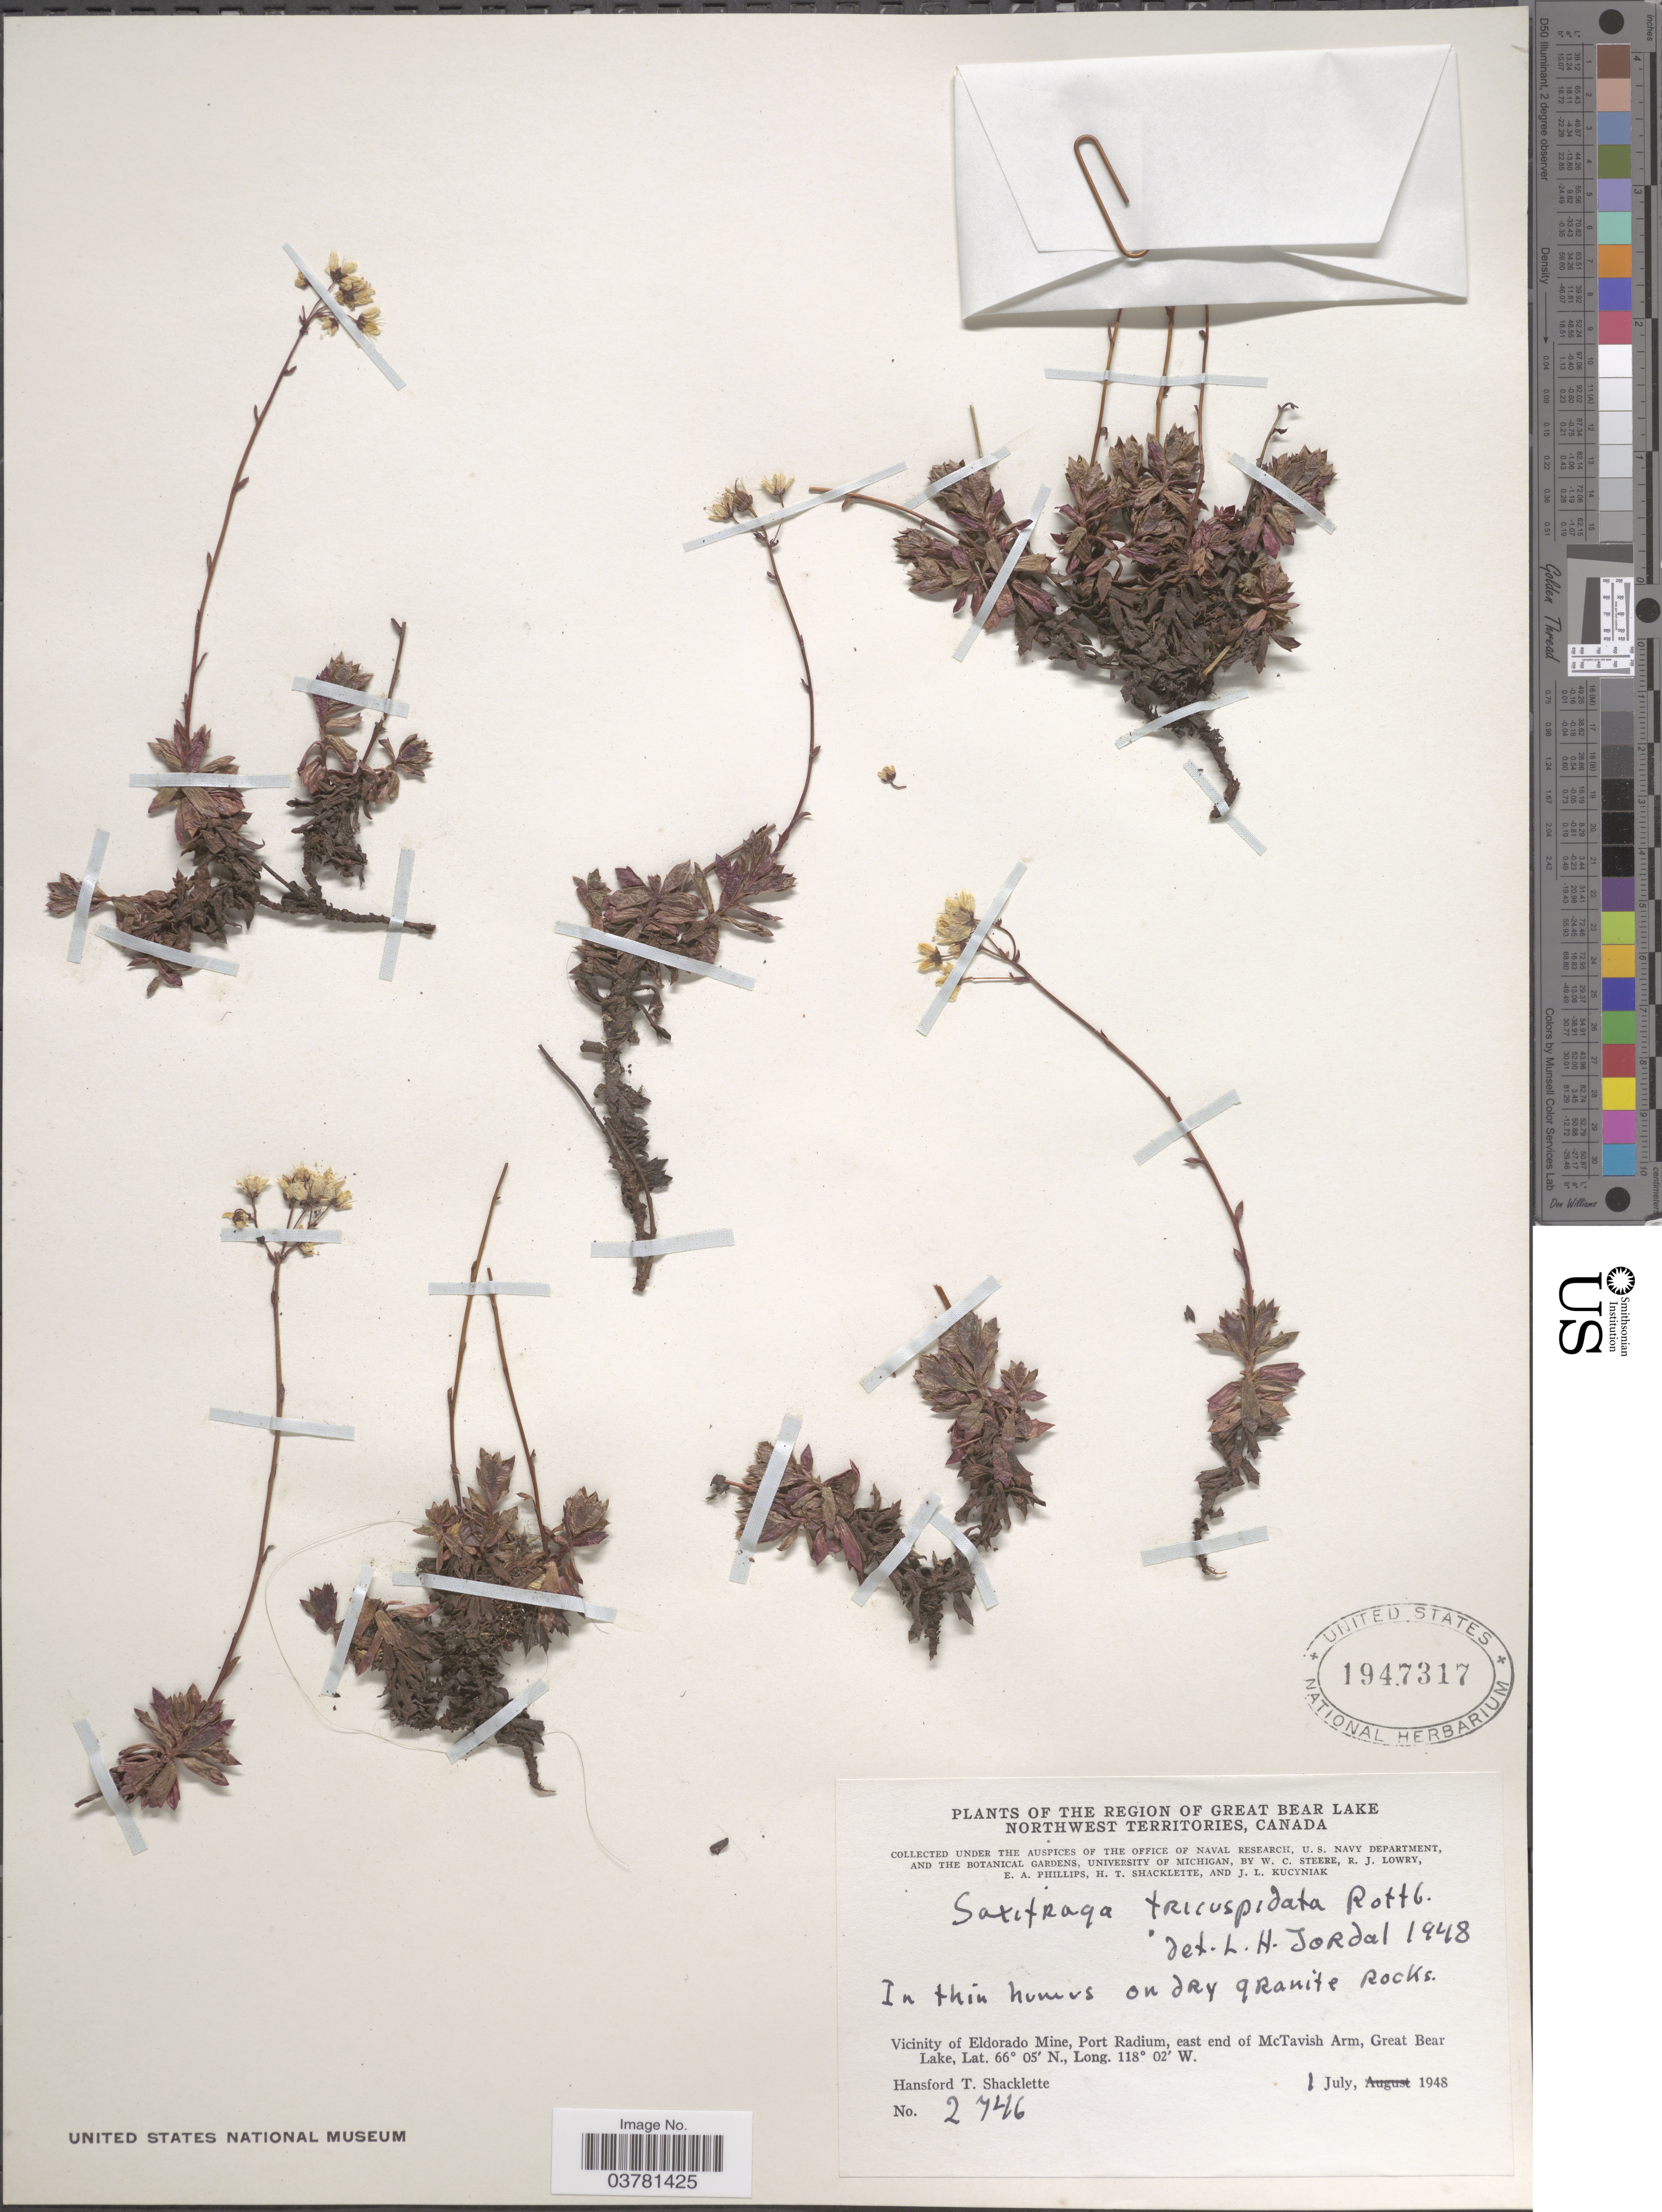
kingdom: Plantae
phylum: Tracheophyta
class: Magnoliopsida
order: Saxifragales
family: Saxifragaceae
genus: Saxifraga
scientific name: Saxifraga tricuspidata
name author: Rottb.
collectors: W. C. Steere, R. Lowry, E. Phillips, H. Shacklette & J. Kucyniak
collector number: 2746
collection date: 1948-07-01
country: Canada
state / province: Northwest Territories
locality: The Region of Great Bear Lake. Vicinity of Eldorado Mine, Port Radium, east end of McTavish Arm, Great Bear Lake.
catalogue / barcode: US 1947317